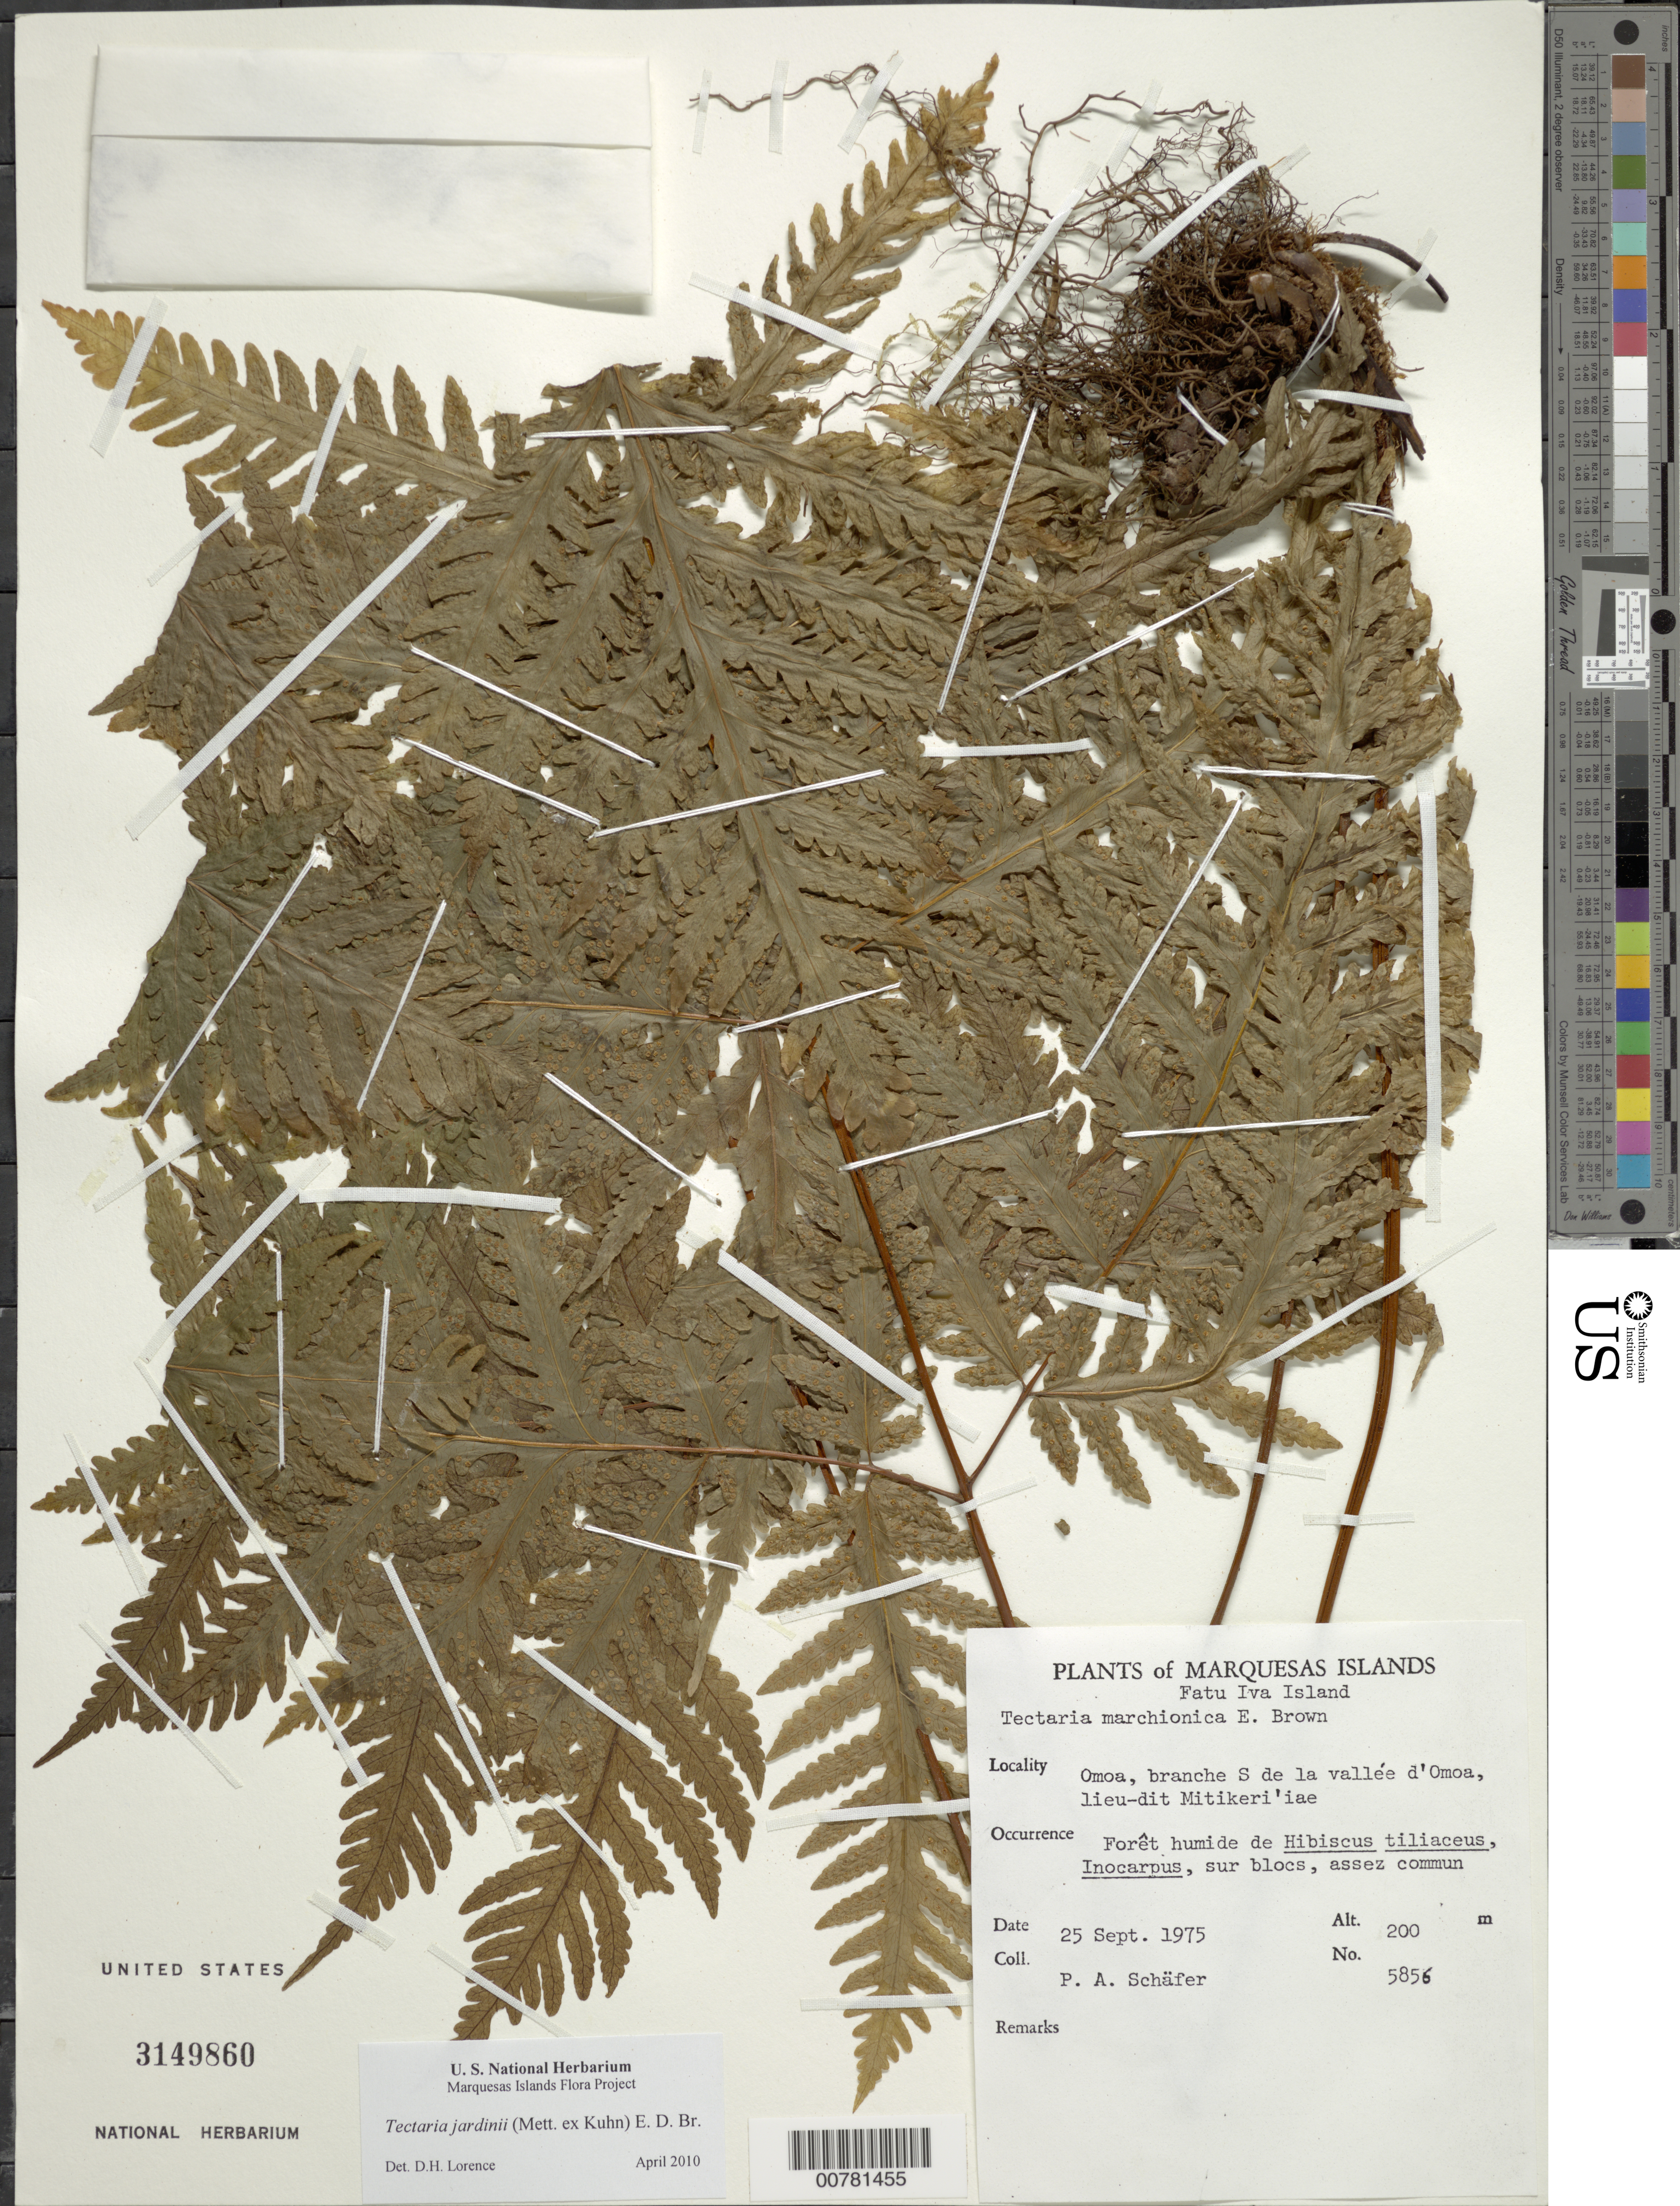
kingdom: Plantae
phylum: Tracheophyta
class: Polypodiopsida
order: Polypodiales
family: Tectariaceae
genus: Tectaria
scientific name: Tectaria jardinii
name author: (Mett. ex Kuhn) E.D. Br.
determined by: Lorence, David H., (PTBG), National Tropical Botanical Garden (UNITED STATES)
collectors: P. A. Schäfer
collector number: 5856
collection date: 1975-09-25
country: French Polynesia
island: Fatu Hiva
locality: Omoa, branche S de la vallée d'Omoa, lieu-dit Mitikeri'iae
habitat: Forêt humide de Hibiscus tiliaceus, Inocarpus, sur blocs; assez commun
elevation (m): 200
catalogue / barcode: US 3149860